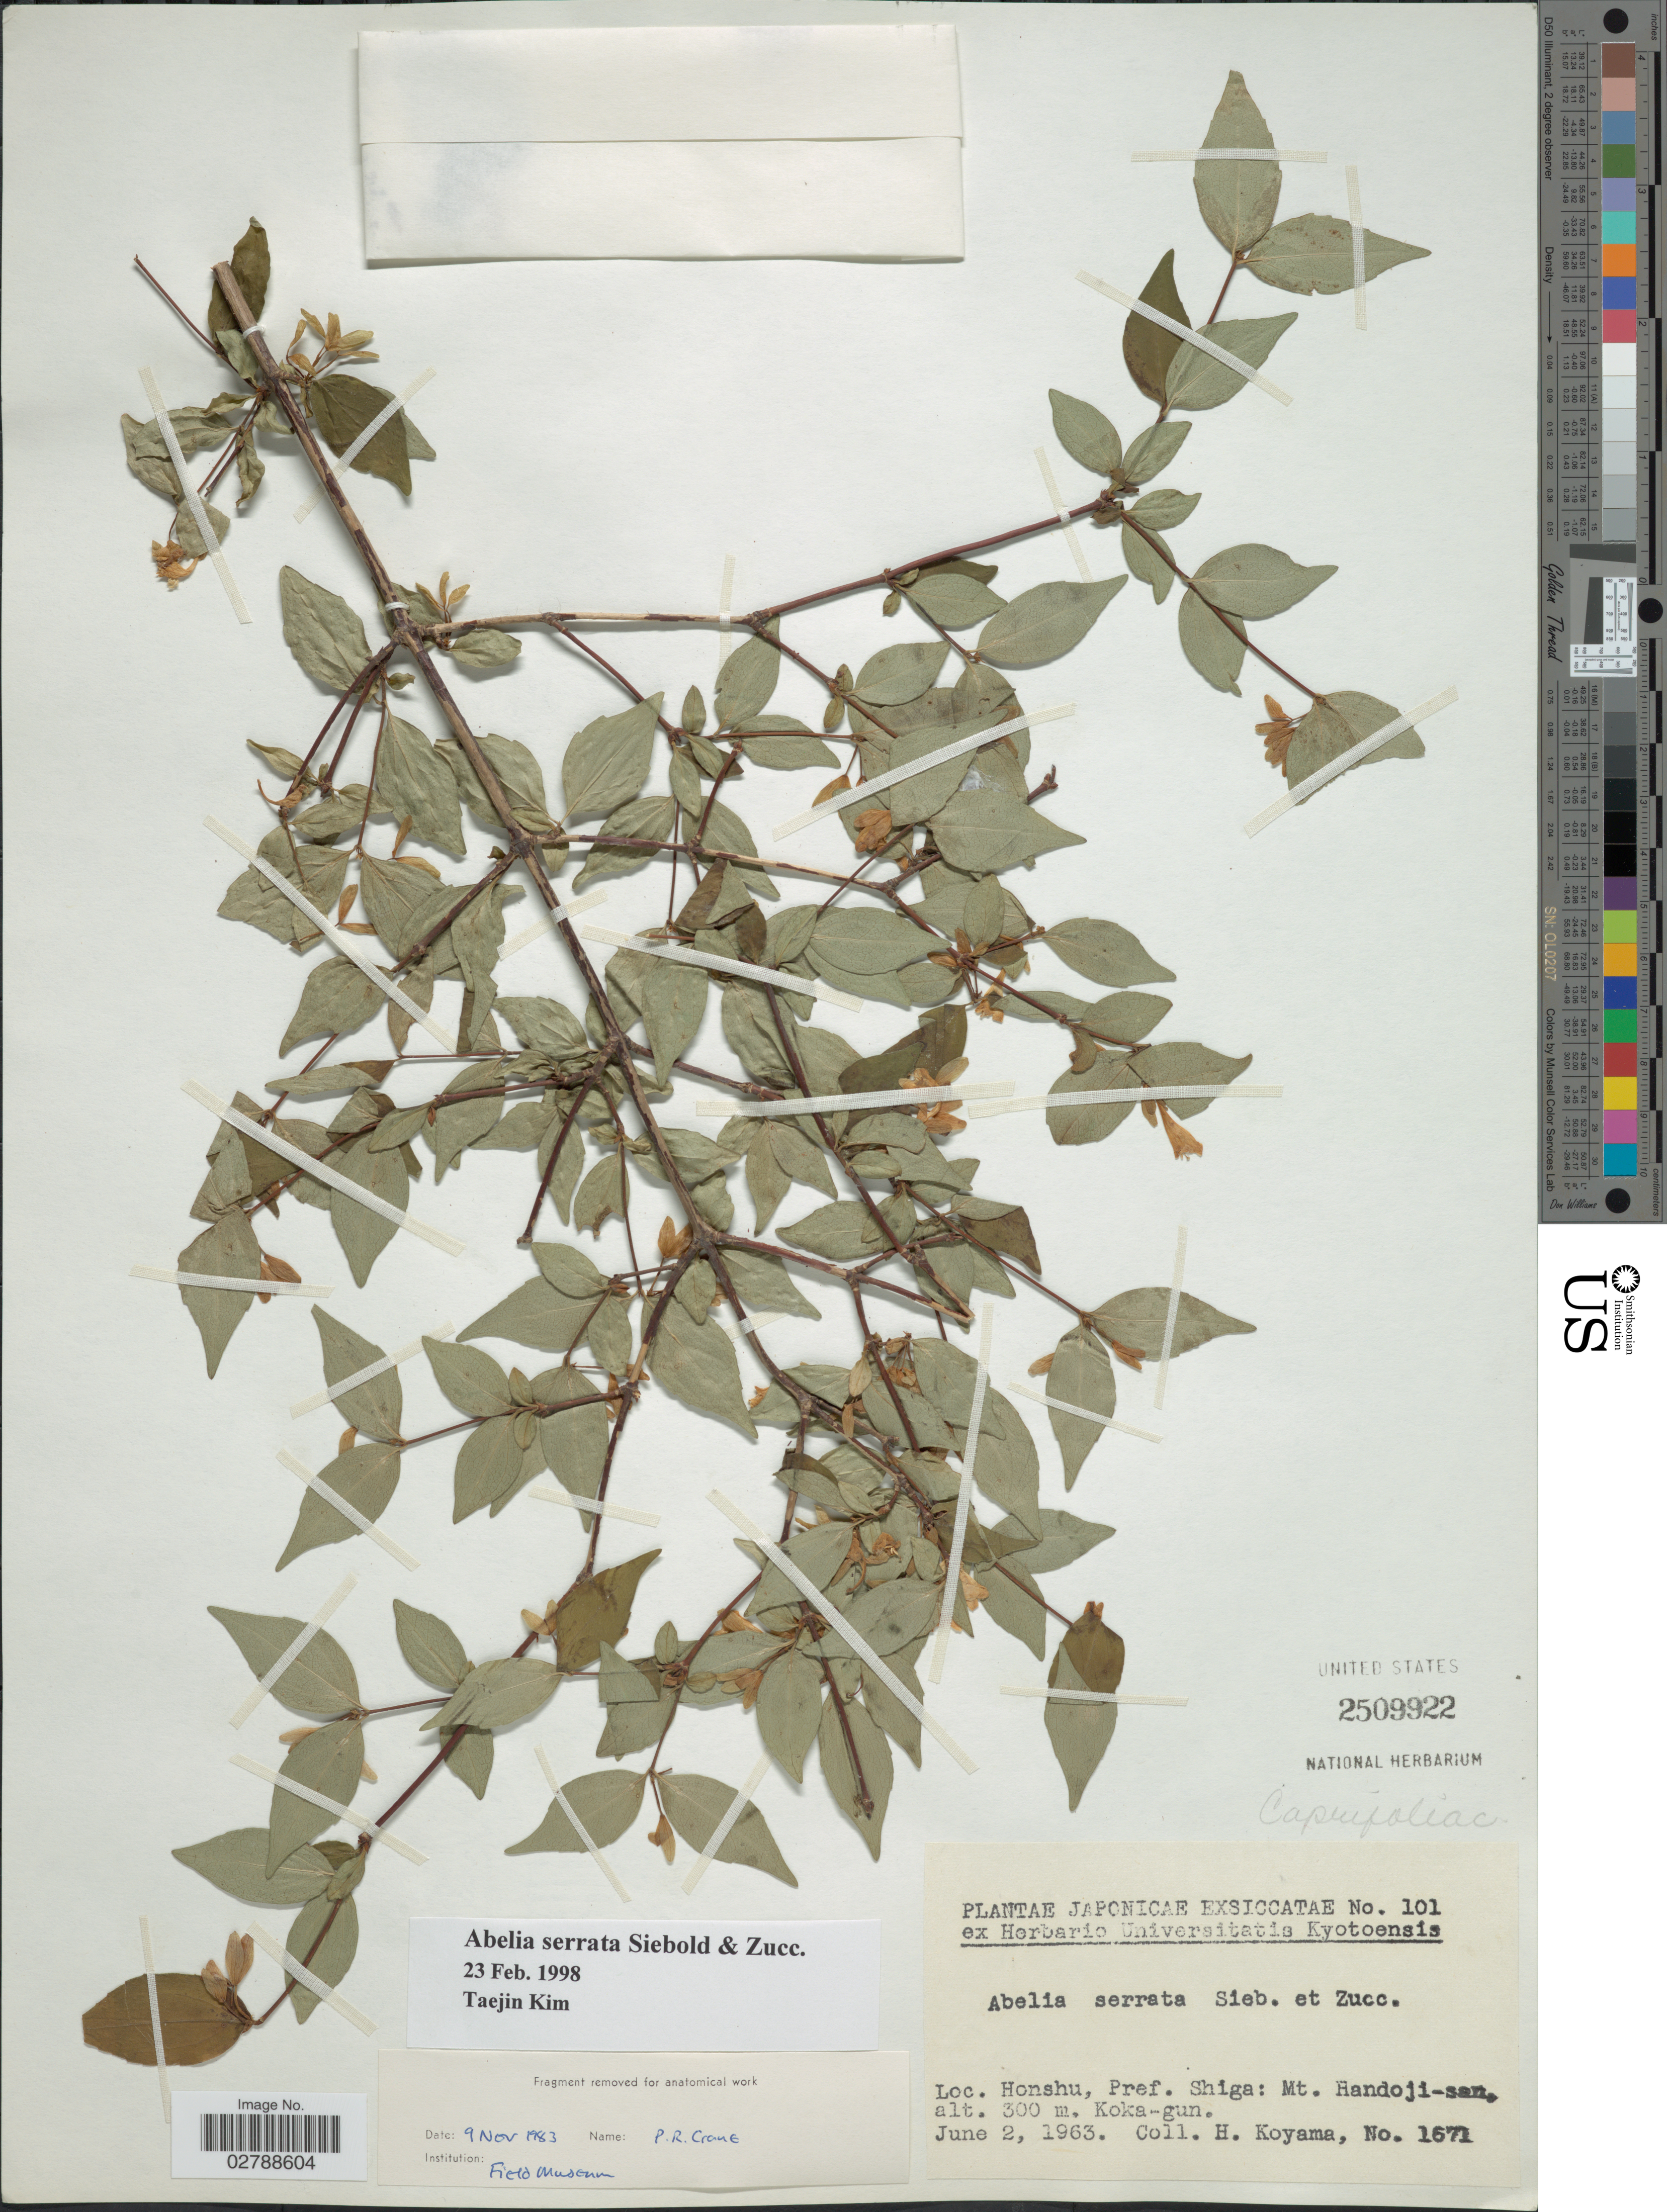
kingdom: Plantae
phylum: Tracheophyta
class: Magnoliopsida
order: Dipsacales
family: Caprifoliaceae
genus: Abelia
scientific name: Abelia serrata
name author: Siebold & Zucc.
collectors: H. Koyama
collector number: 1671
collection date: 1963-06-02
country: Japan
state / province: Siga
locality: Honshu, Pref. Shiga: Mt. Handoji-san. Koka-gun.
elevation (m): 300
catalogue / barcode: US 2509922